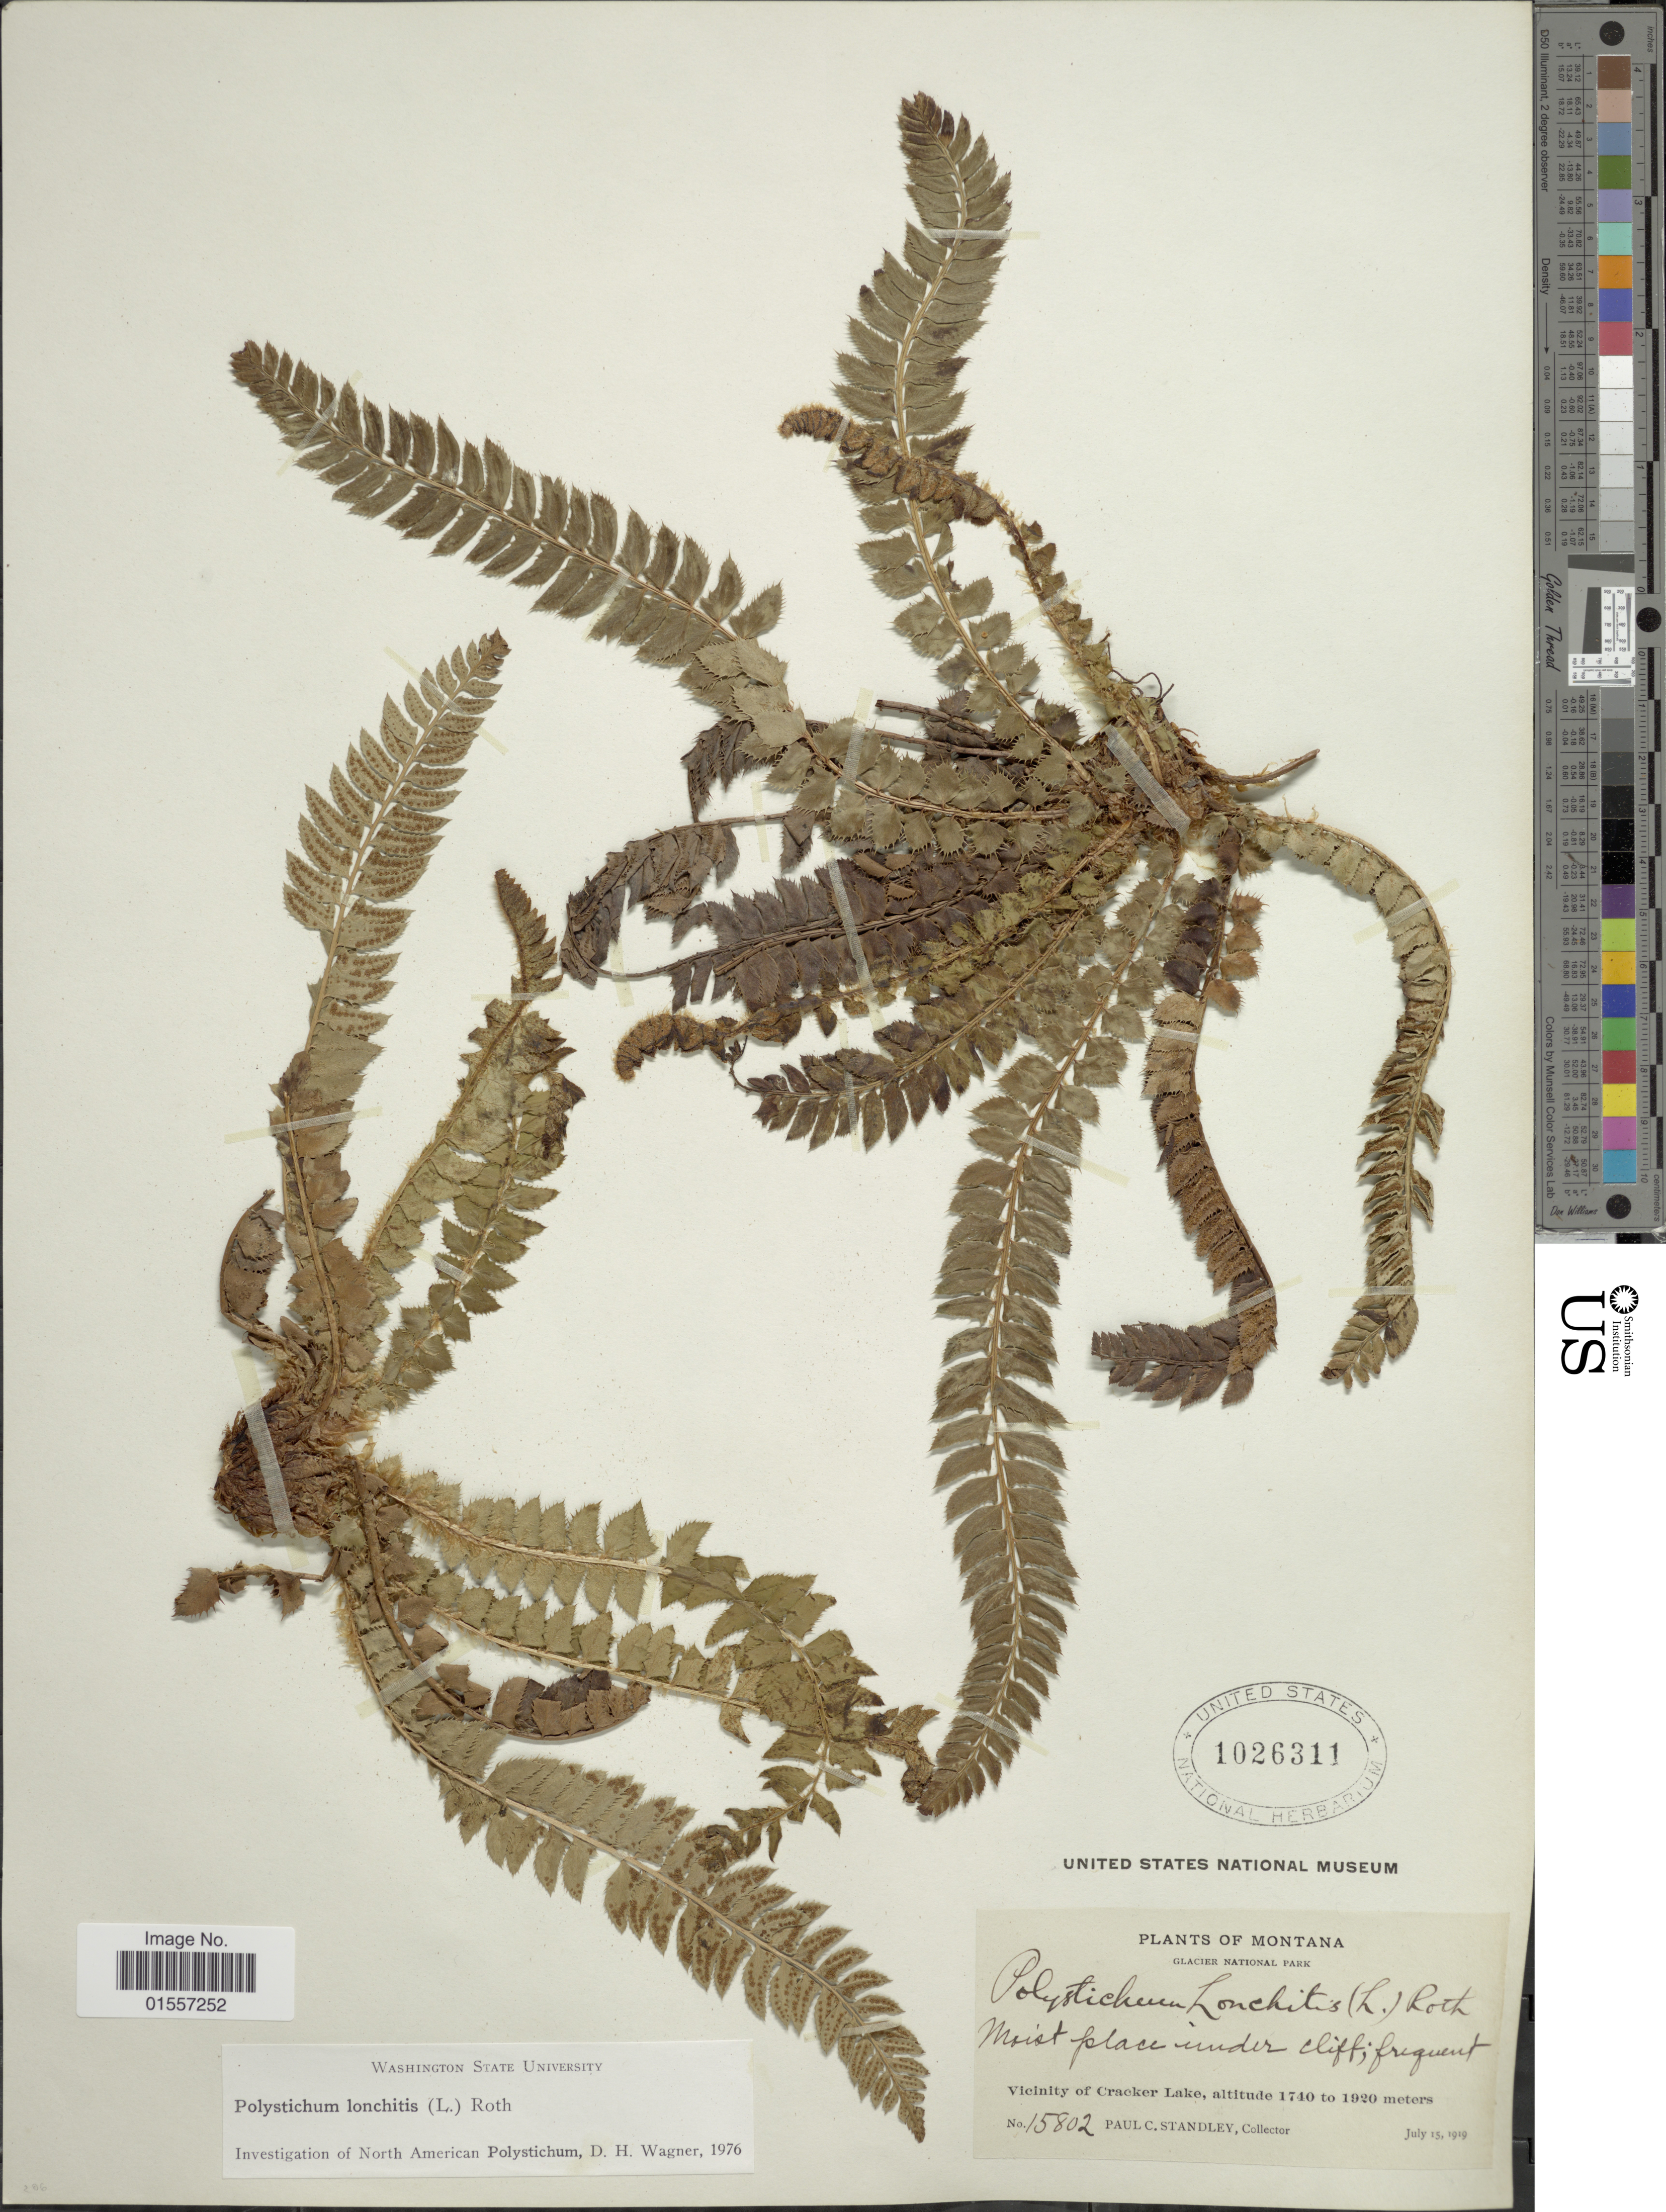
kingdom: Plantae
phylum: Tracheophyta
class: Polypodiopsida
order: Polypodiales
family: Dryopteridaceae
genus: Polystichum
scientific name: Polystichum lonchitis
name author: (Roth) L.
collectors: P. C. Standley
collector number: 15802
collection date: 1919-07-15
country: United States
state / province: Montana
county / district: Glacier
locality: Glacier National Park, Vicinity of Cracker Lake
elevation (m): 1740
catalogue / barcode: US 1026311